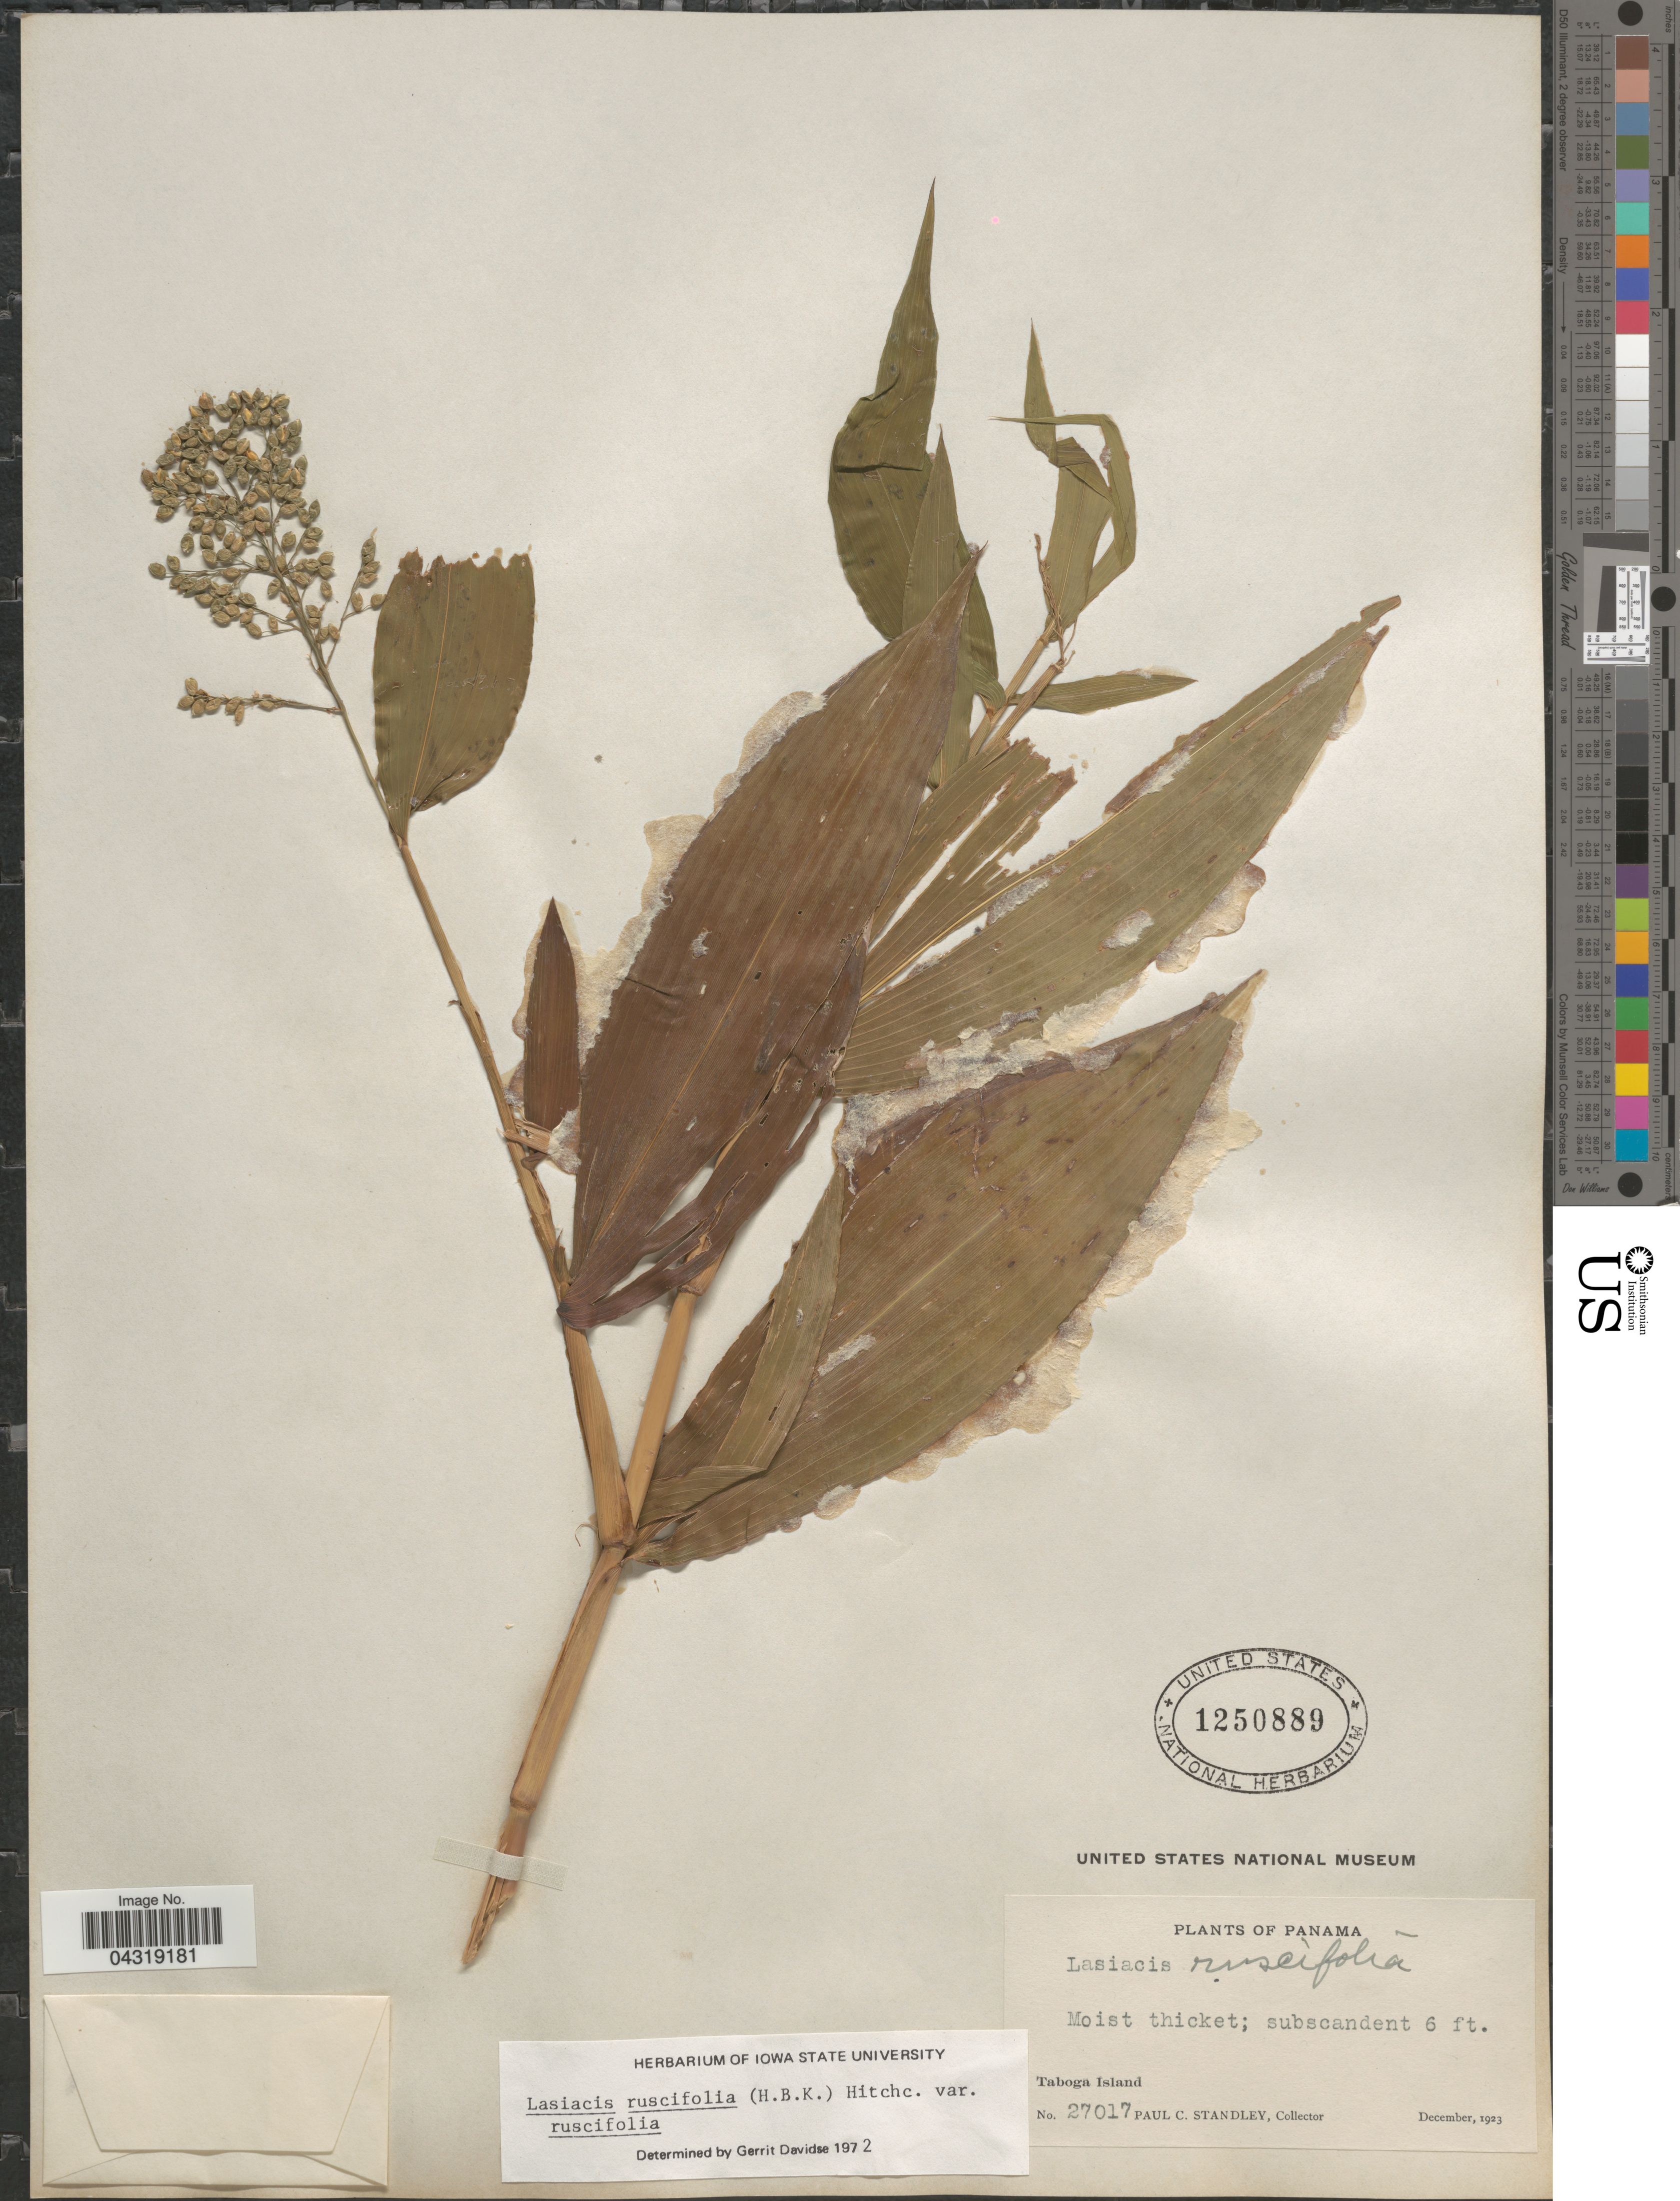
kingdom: Plantae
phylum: Tracheophyta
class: Liliopsida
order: Poales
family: Poaceae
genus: Lasiacis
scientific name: Lasiacis ruscifolia var. velutina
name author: (Swallen) Davidse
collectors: P. C. Standley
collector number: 27017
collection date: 1923-12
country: Panama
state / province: Panamá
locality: Taboga Island.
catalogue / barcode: US 1250889